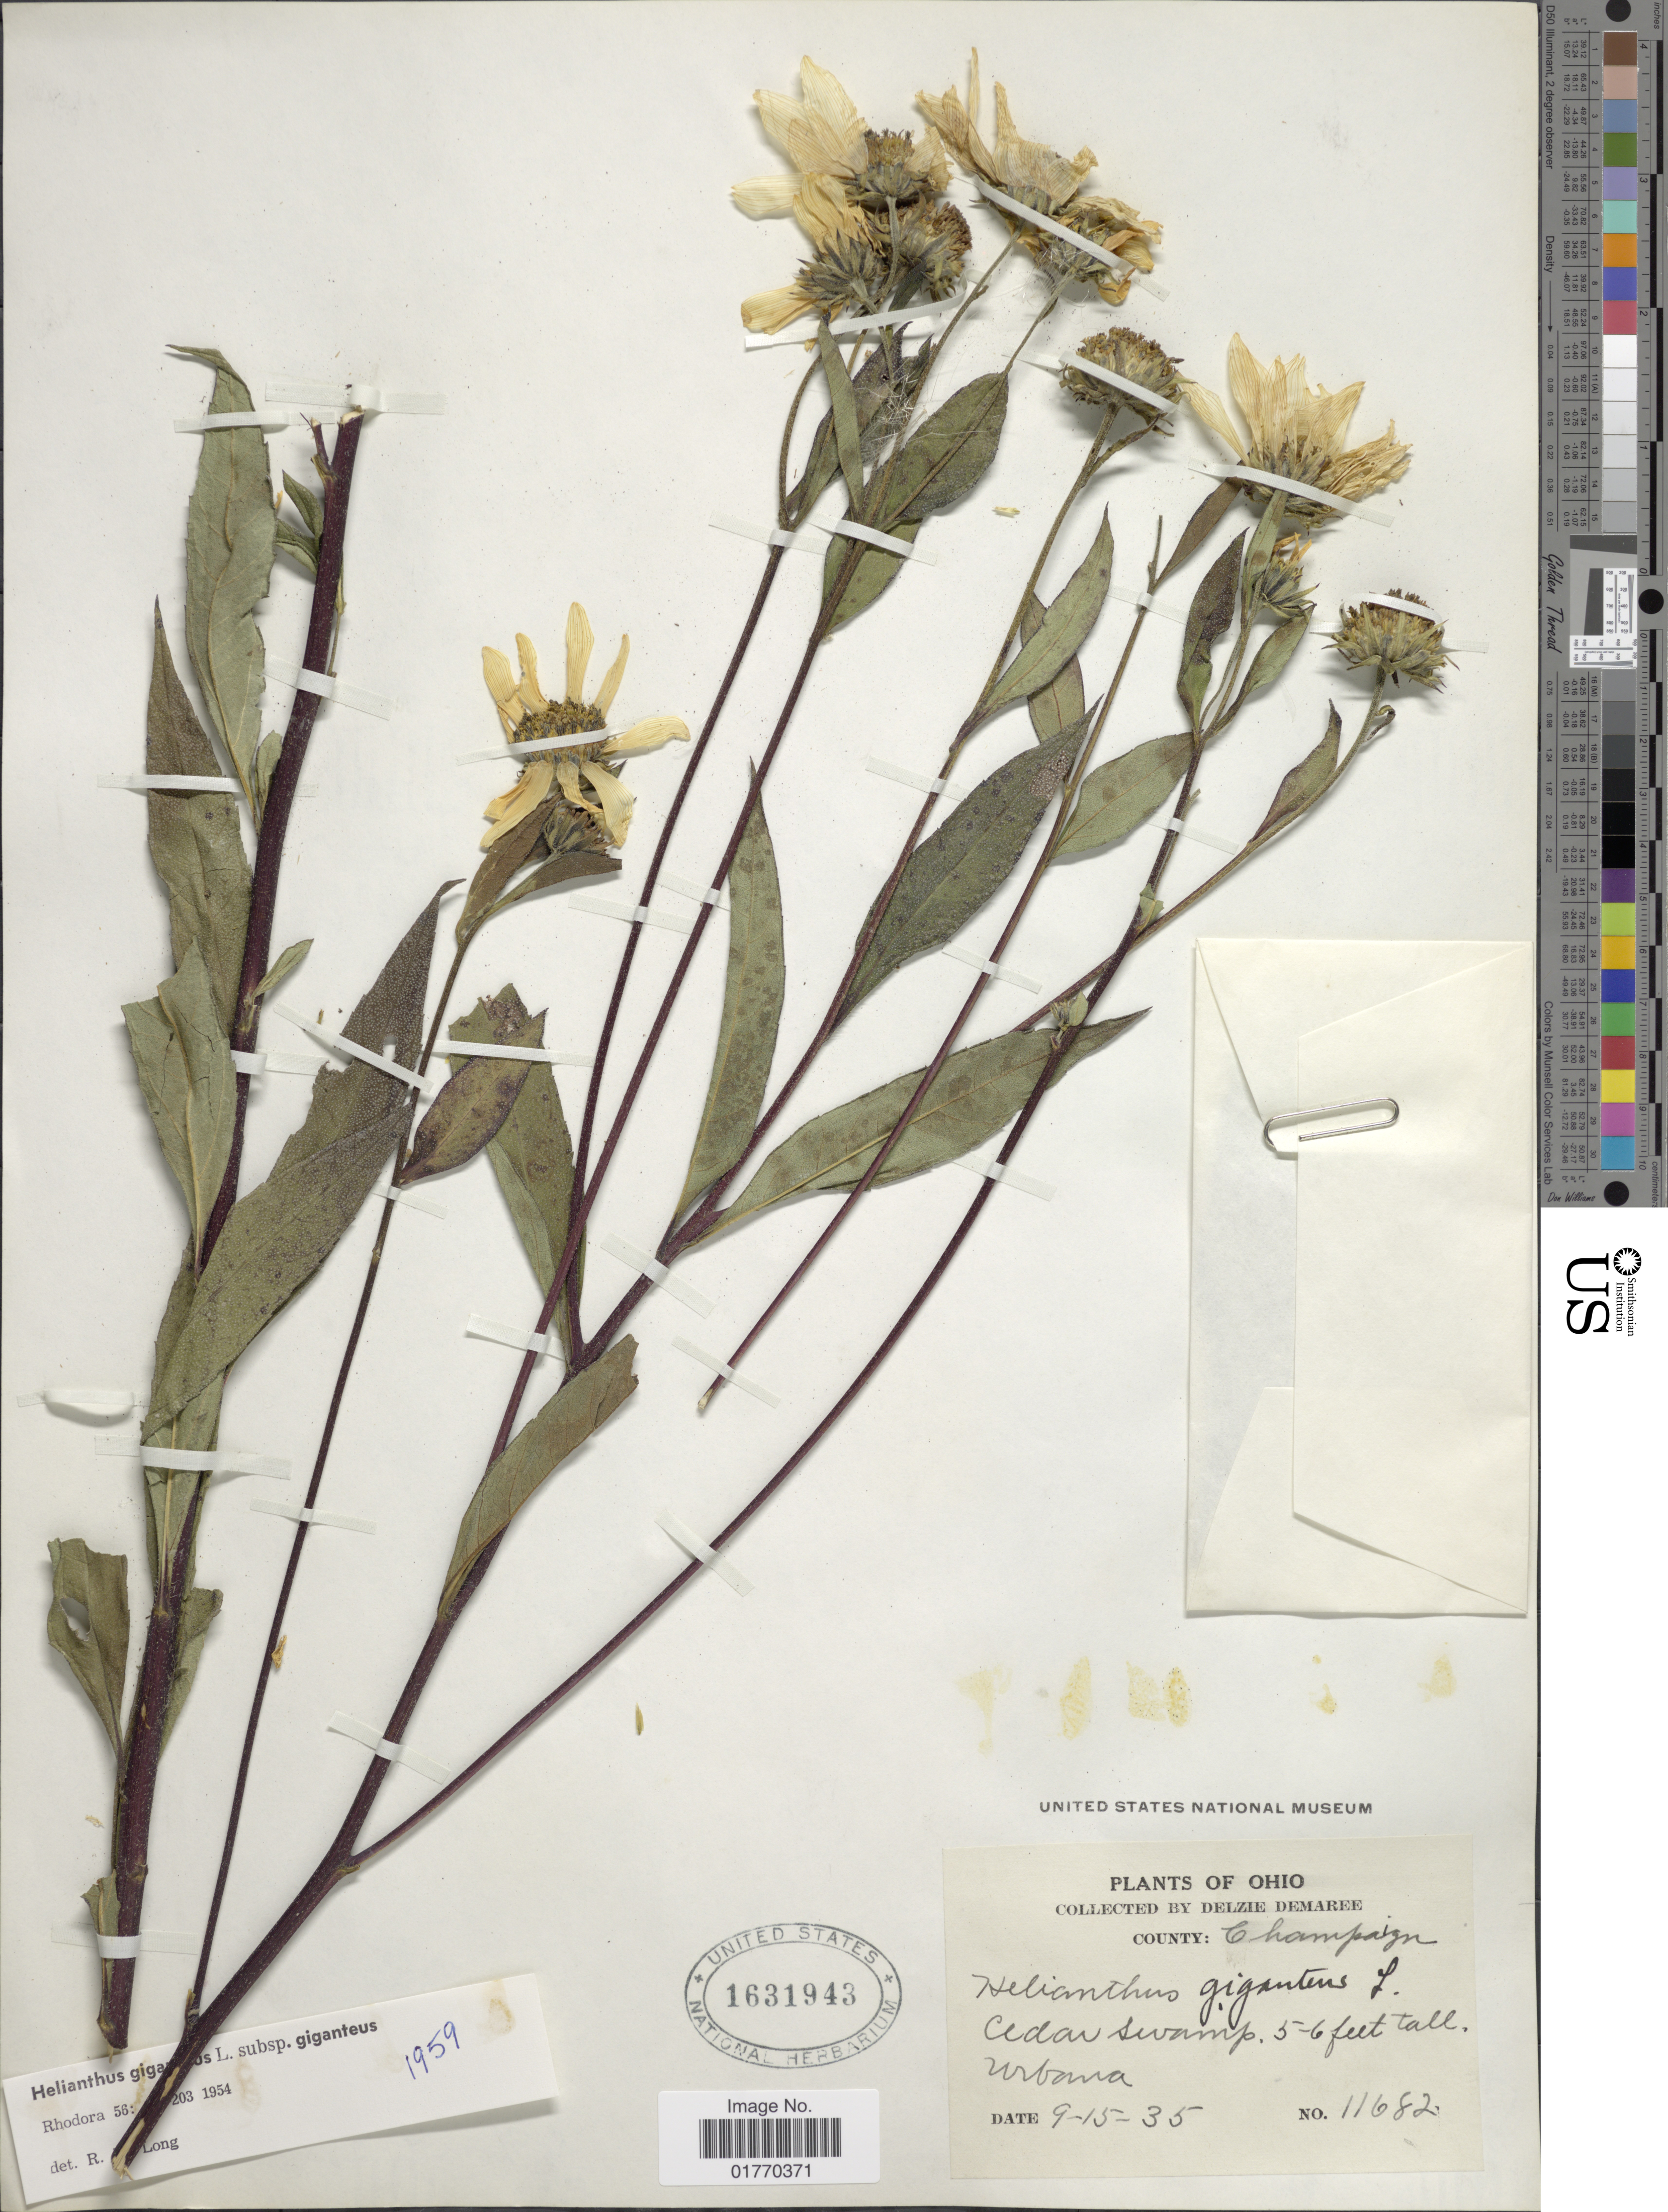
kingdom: Plantae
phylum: Tracheophyta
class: Magnoliopsida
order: Asterales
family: Asteraceae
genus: Helianthus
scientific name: Helianthus giganteus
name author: L.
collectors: D. Demaree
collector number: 11682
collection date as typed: Transcribed d/m/y: 15/9/35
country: United States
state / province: Ohio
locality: County: Champaign, Cedar Swamp, Urbana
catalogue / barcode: US 1631943